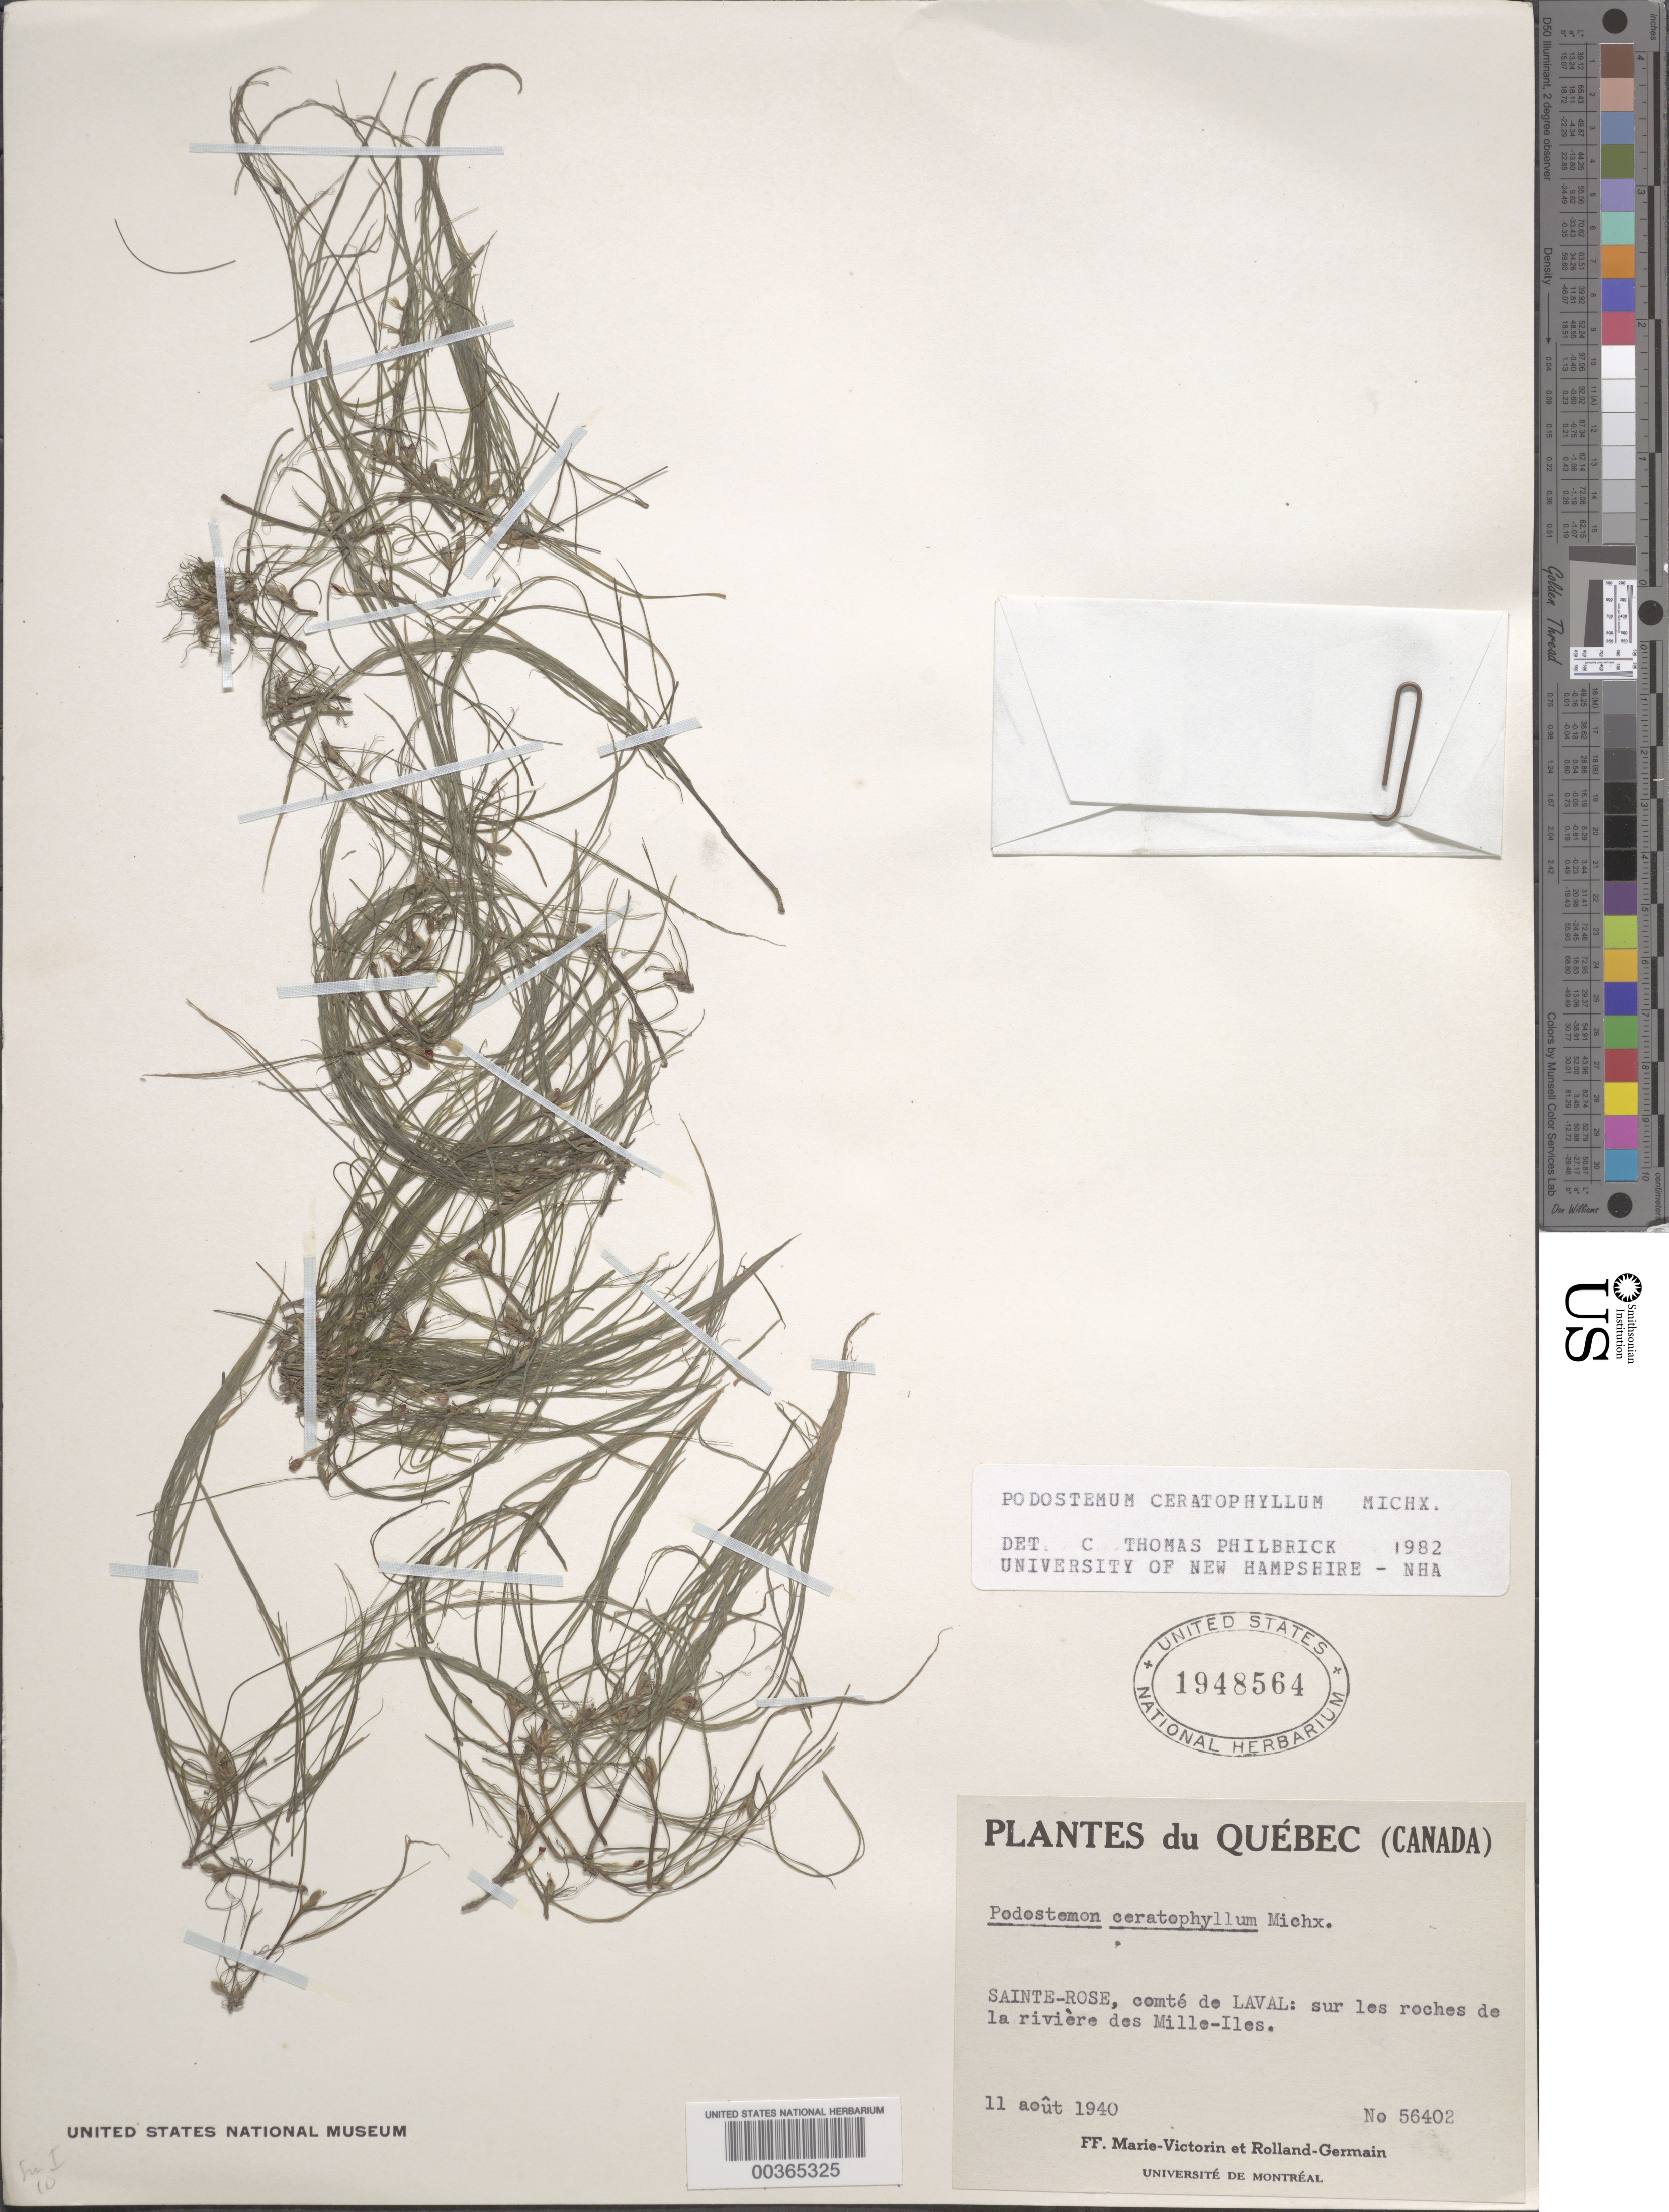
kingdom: Plantae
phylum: Tracheophyta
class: Magnoliopsida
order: Malpighiales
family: Podostemaceae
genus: Podostemum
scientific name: Podostemum ceratophylllum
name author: Michx.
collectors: Fr. Marie-Victorin & Rolland-Germain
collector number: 56402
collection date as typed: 11 Aug 1940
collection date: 1940-08-11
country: Canada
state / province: Quebec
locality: Sainte rose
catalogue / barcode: US 1948564